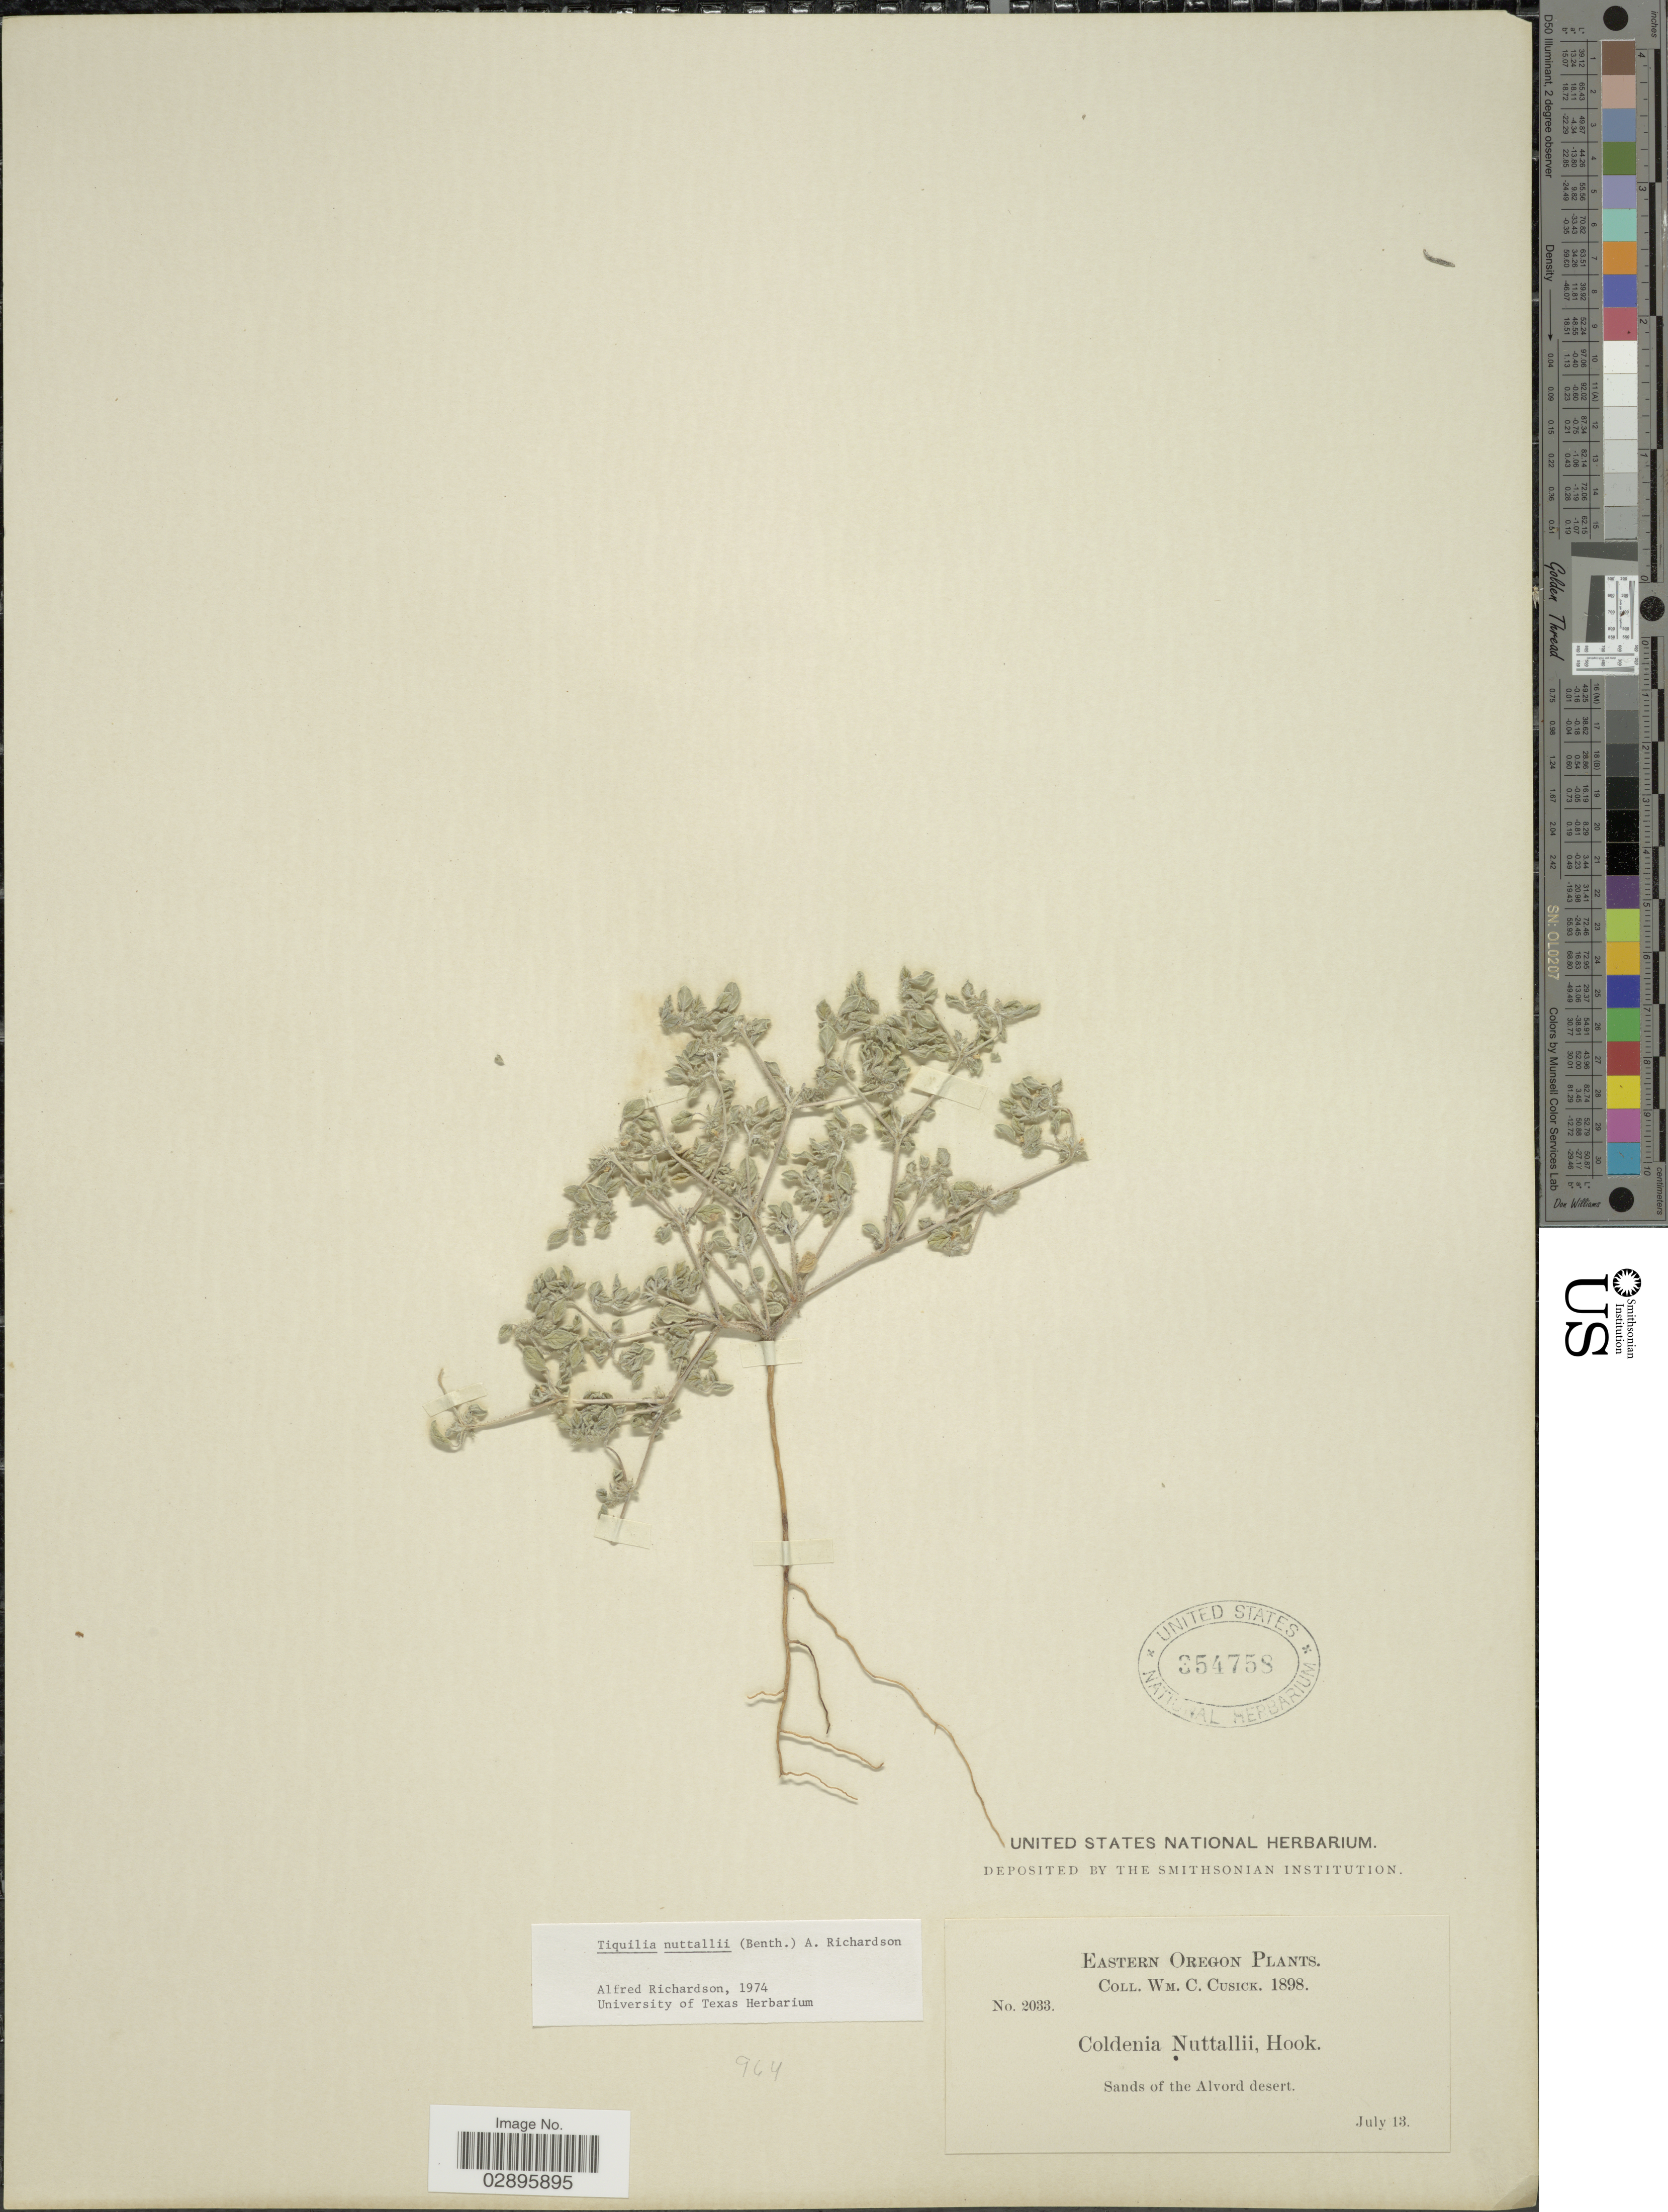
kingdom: Plantae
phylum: Tracheophyta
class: Magnoliopsida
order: Boraginales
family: Ehretiaceae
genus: Tiquilia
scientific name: Tiquilia nuttallii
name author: (Hook.) A.T. Richardson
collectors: W. C. Cusick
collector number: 2033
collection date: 1898-07-13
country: United States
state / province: Oregon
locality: Eastern Oregon. Sands of the Alvord desert.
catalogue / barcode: US 354758